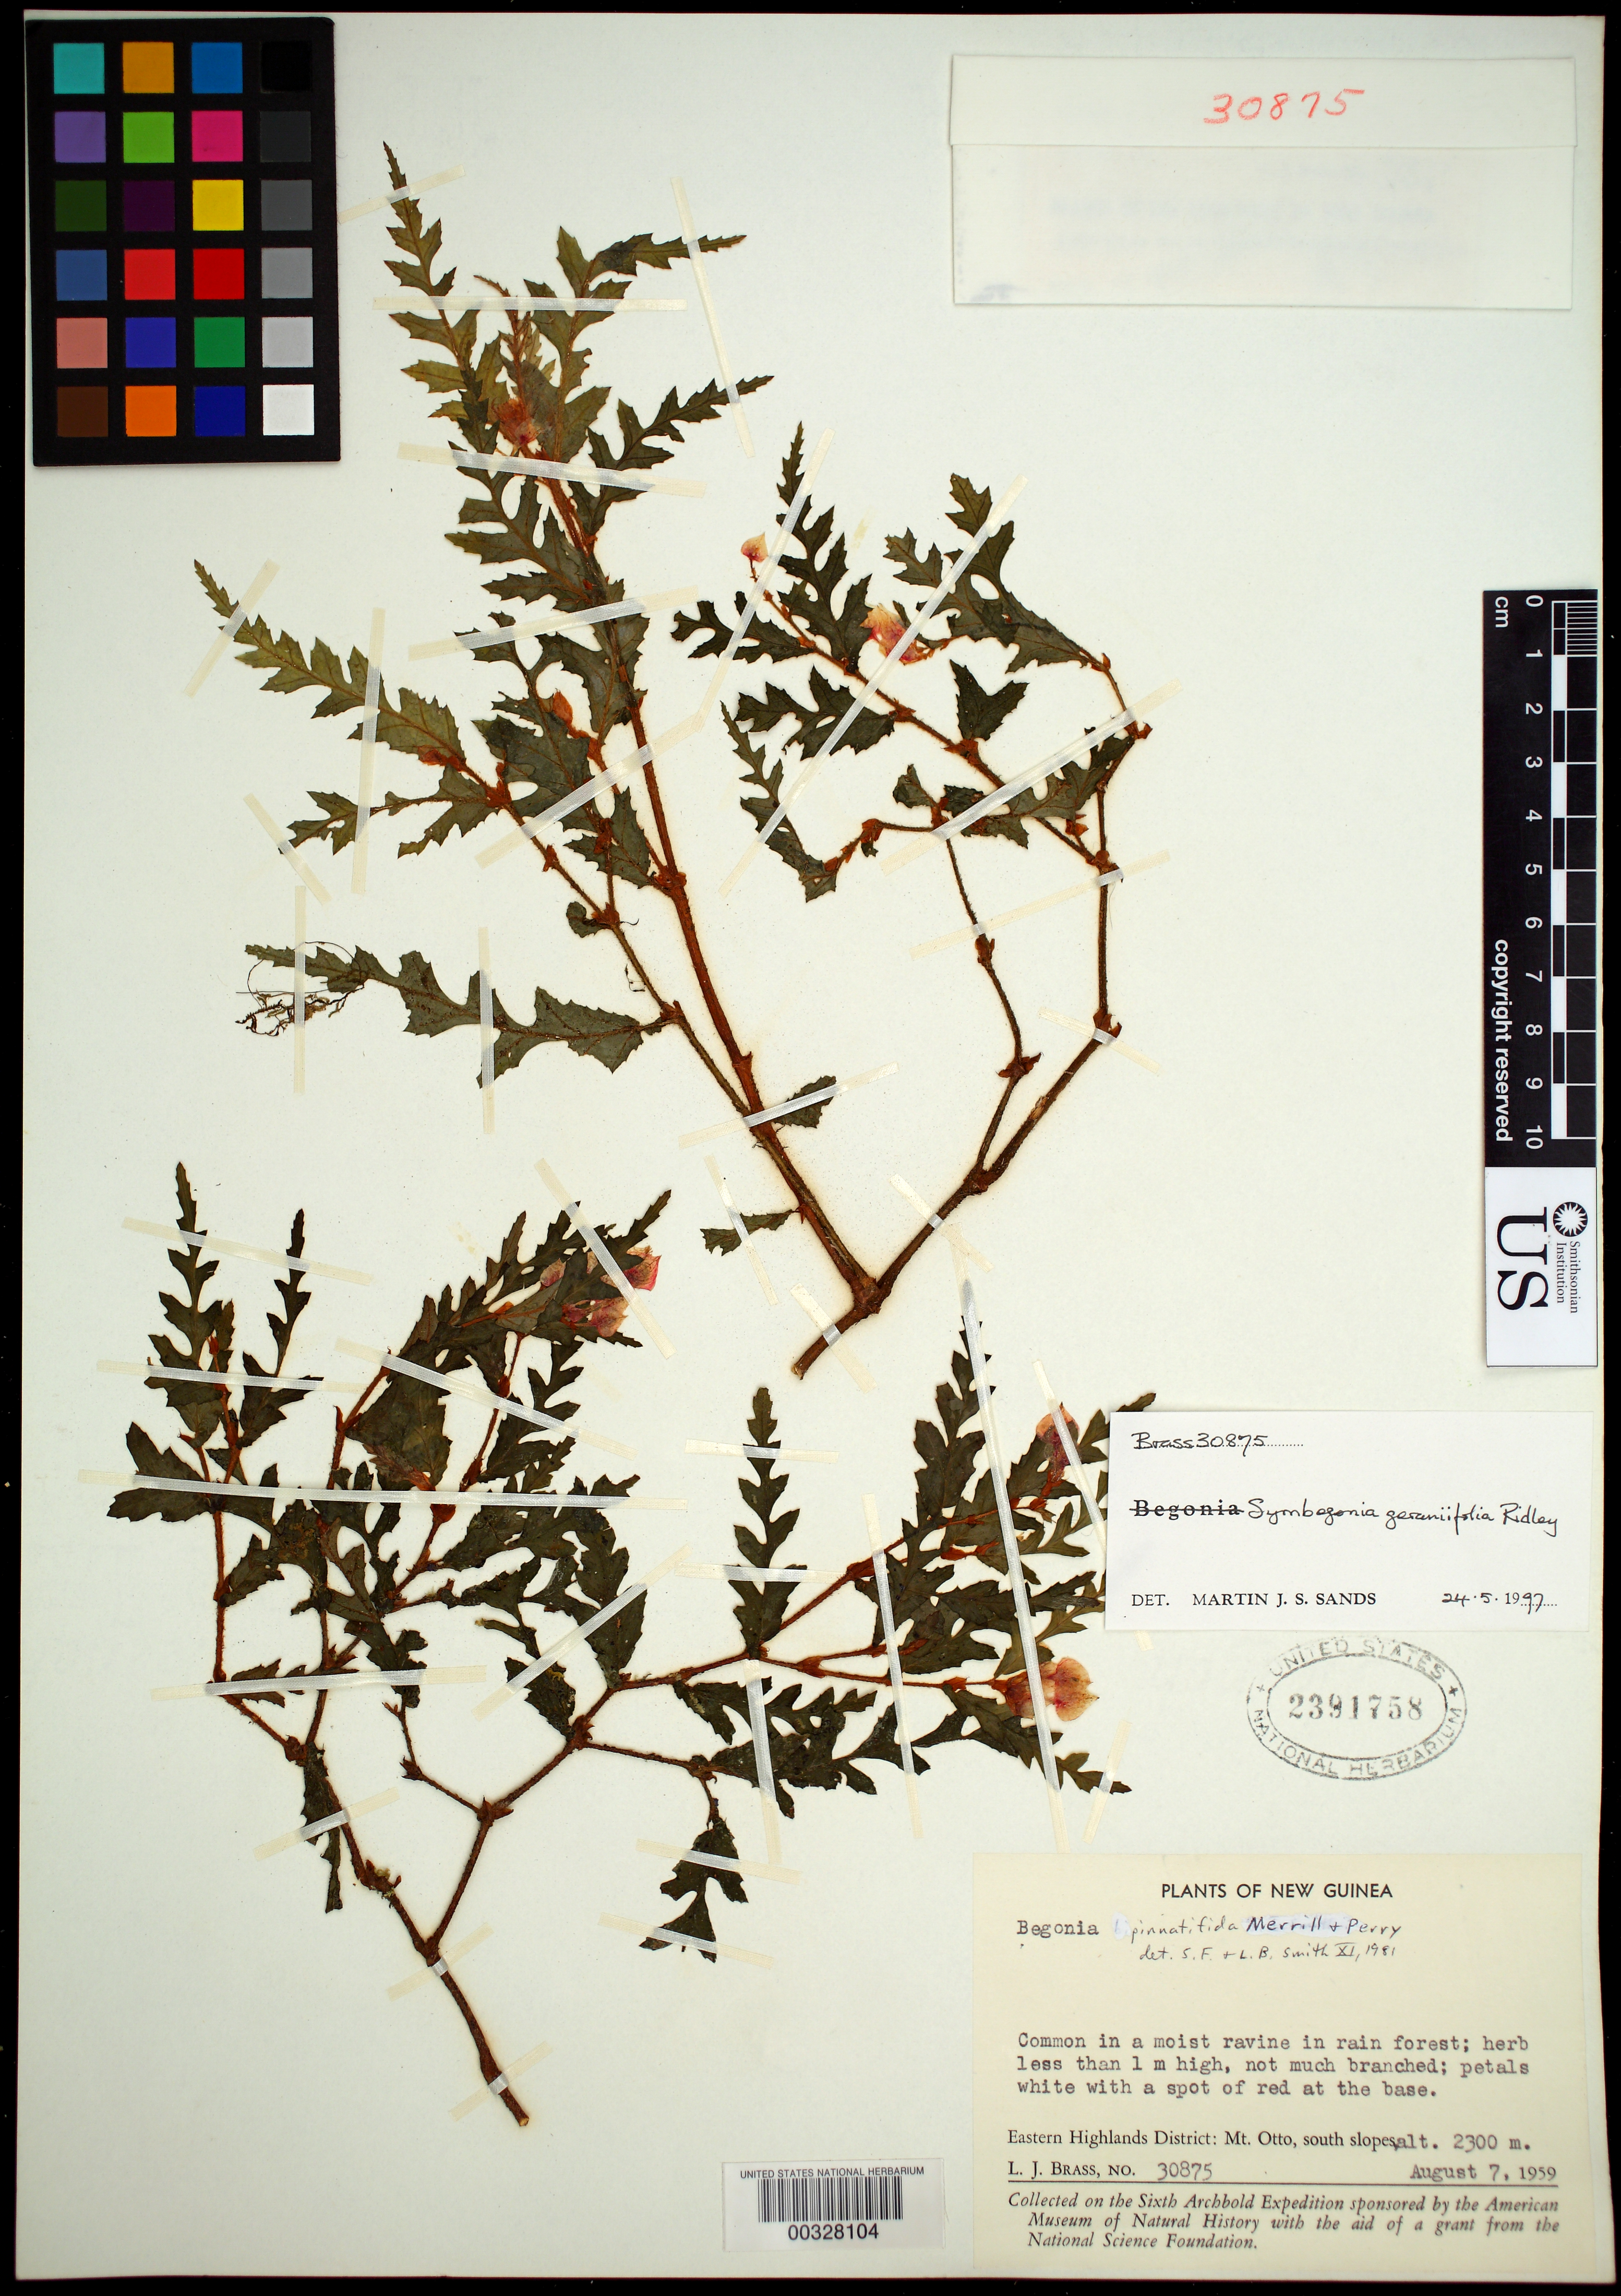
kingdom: Plantae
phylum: Tracheophyta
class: Magnoliopsida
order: Cucurbitales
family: Begoniaceae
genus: Begonia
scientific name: Begonia symgeraniifolia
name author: L.L. Forrest & Hollingsw.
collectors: L. J. Brass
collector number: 30875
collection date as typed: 07 Aug 1959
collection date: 1959-08-07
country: Papua New Guinea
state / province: Eastern Highlands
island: New Guinea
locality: Mt. otto, s slopes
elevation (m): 2300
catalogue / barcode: US 2391758